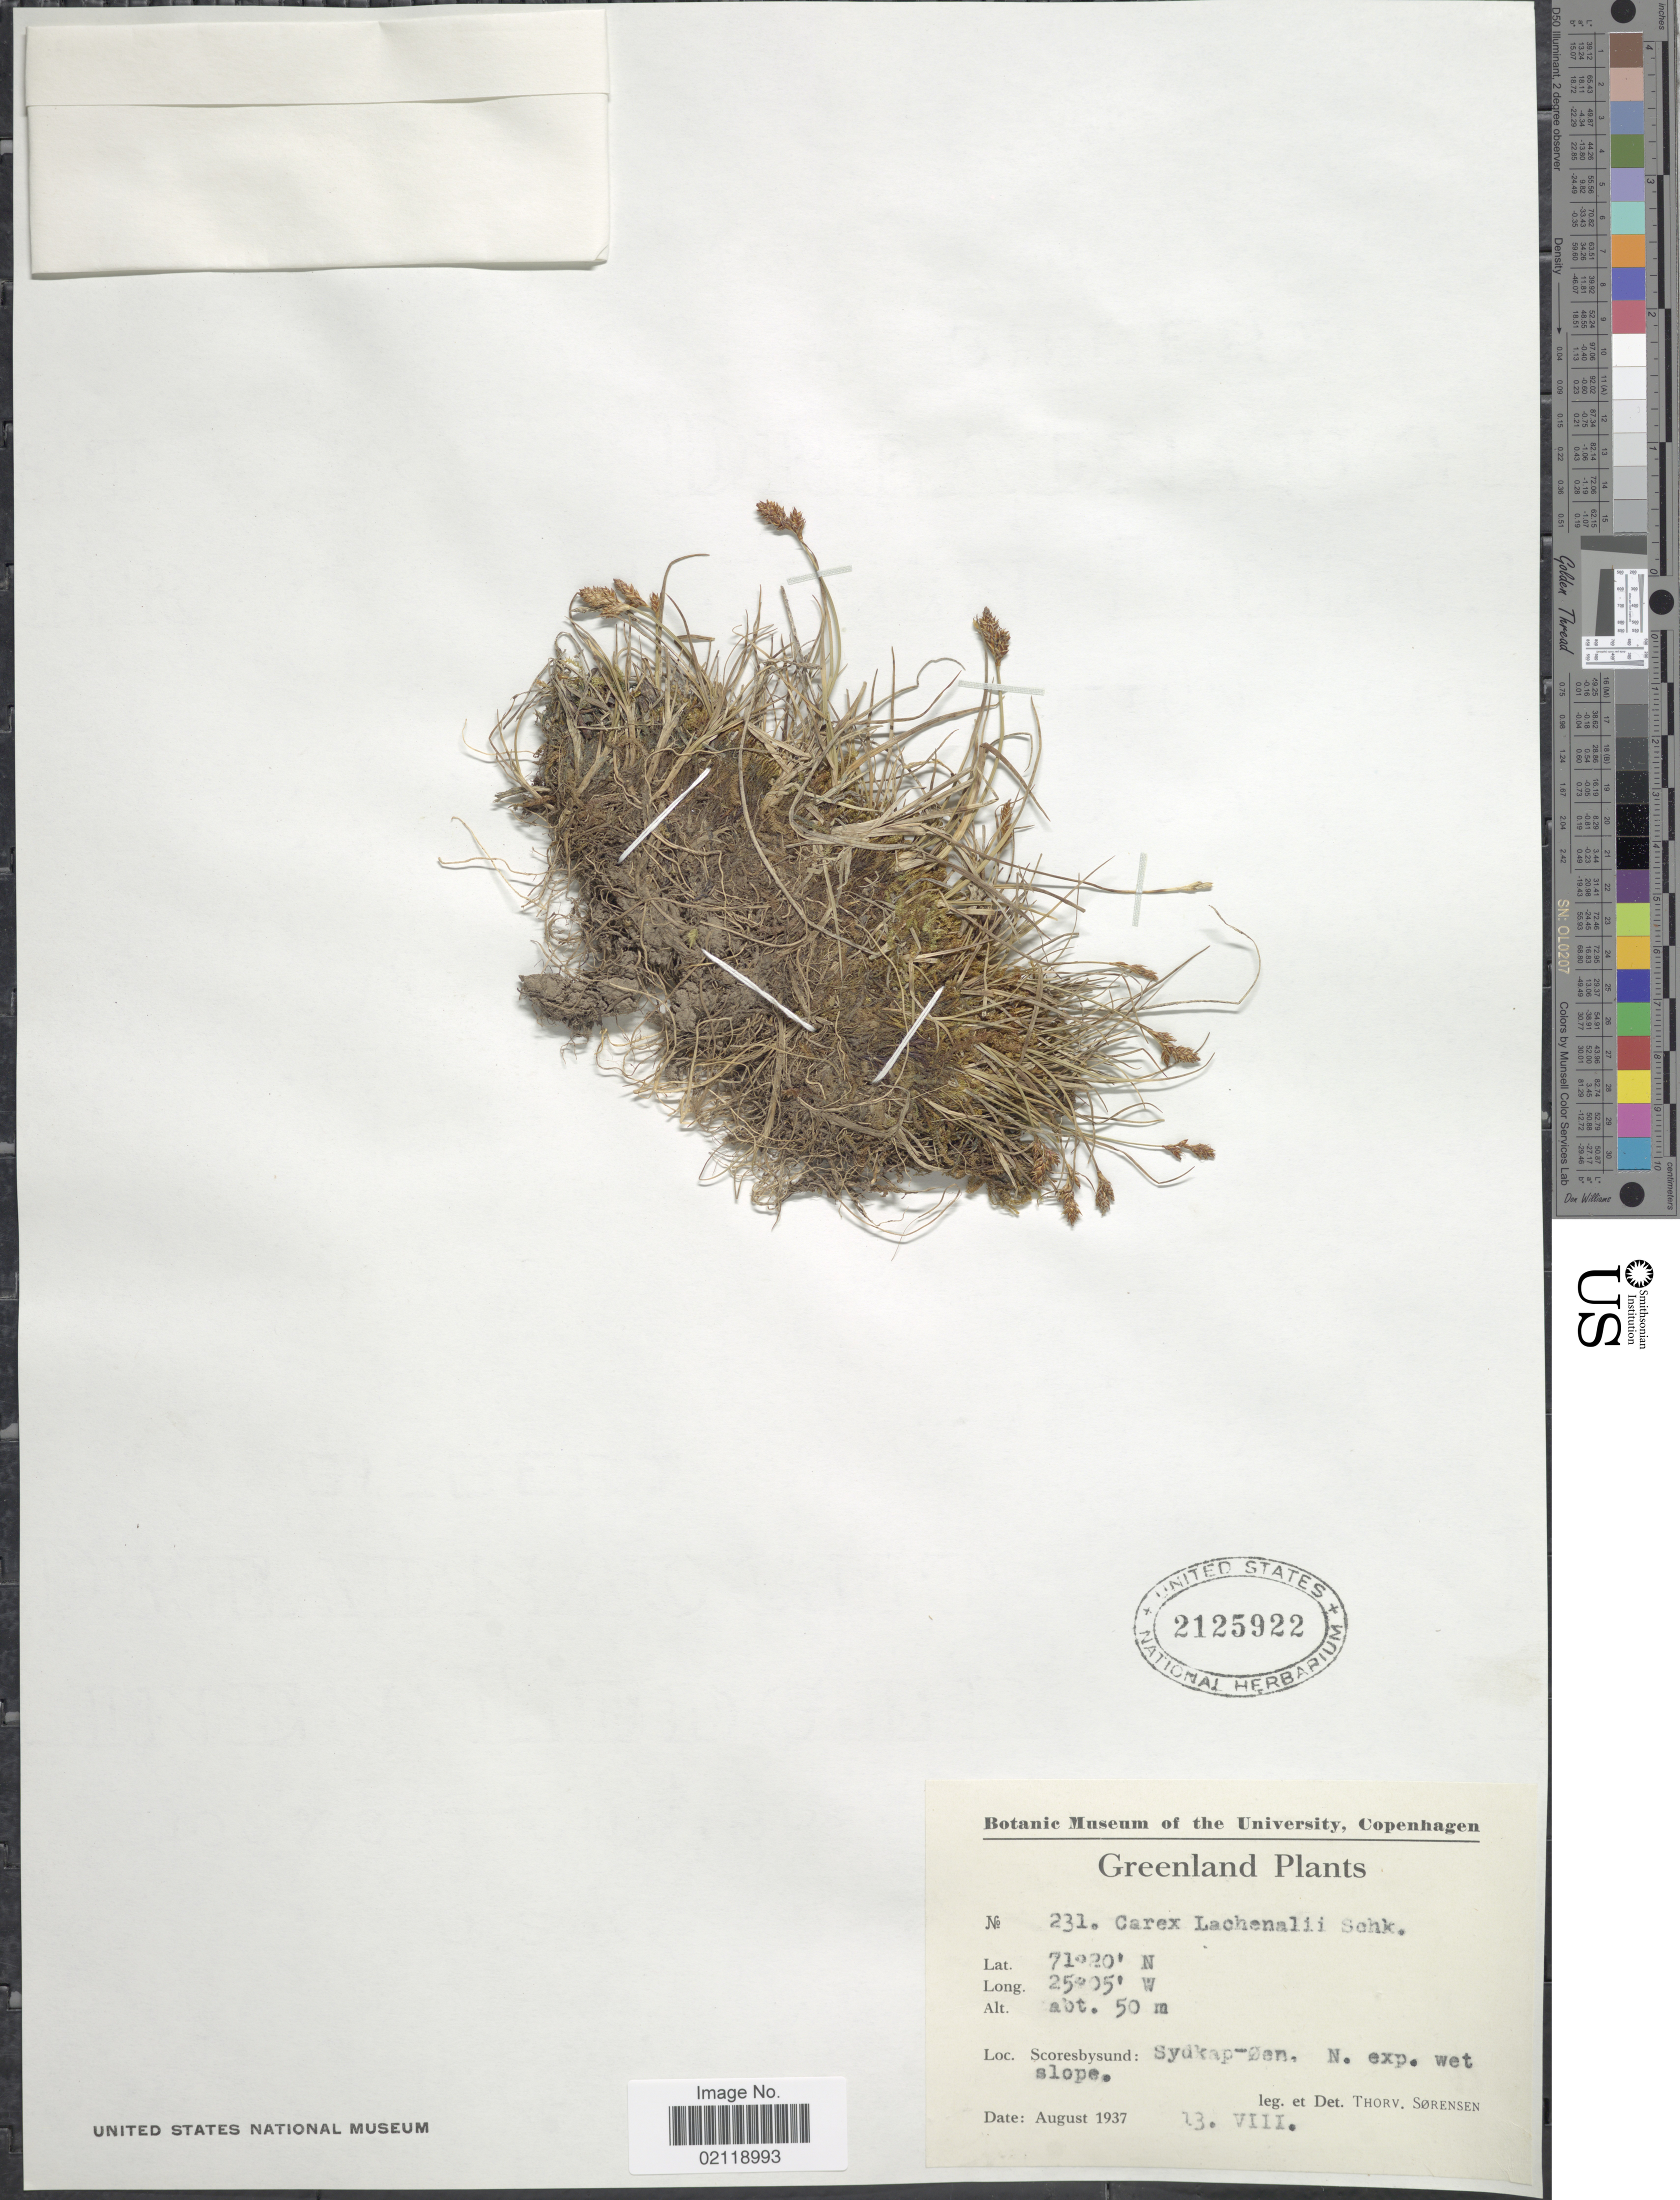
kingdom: Plantae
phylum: Tracheophyta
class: Liliopsida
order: Poales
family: Cyperaceae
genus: Carex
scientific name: Carex lachenalii subsp. lachenalii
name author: Schkuhr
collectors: T. Sorensen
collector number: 231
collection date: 1937-08-13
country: Greenland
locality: Scoresbysund. Sydkap-Oen. N. exp. wet slope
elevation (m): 50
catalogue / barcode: US 2125922